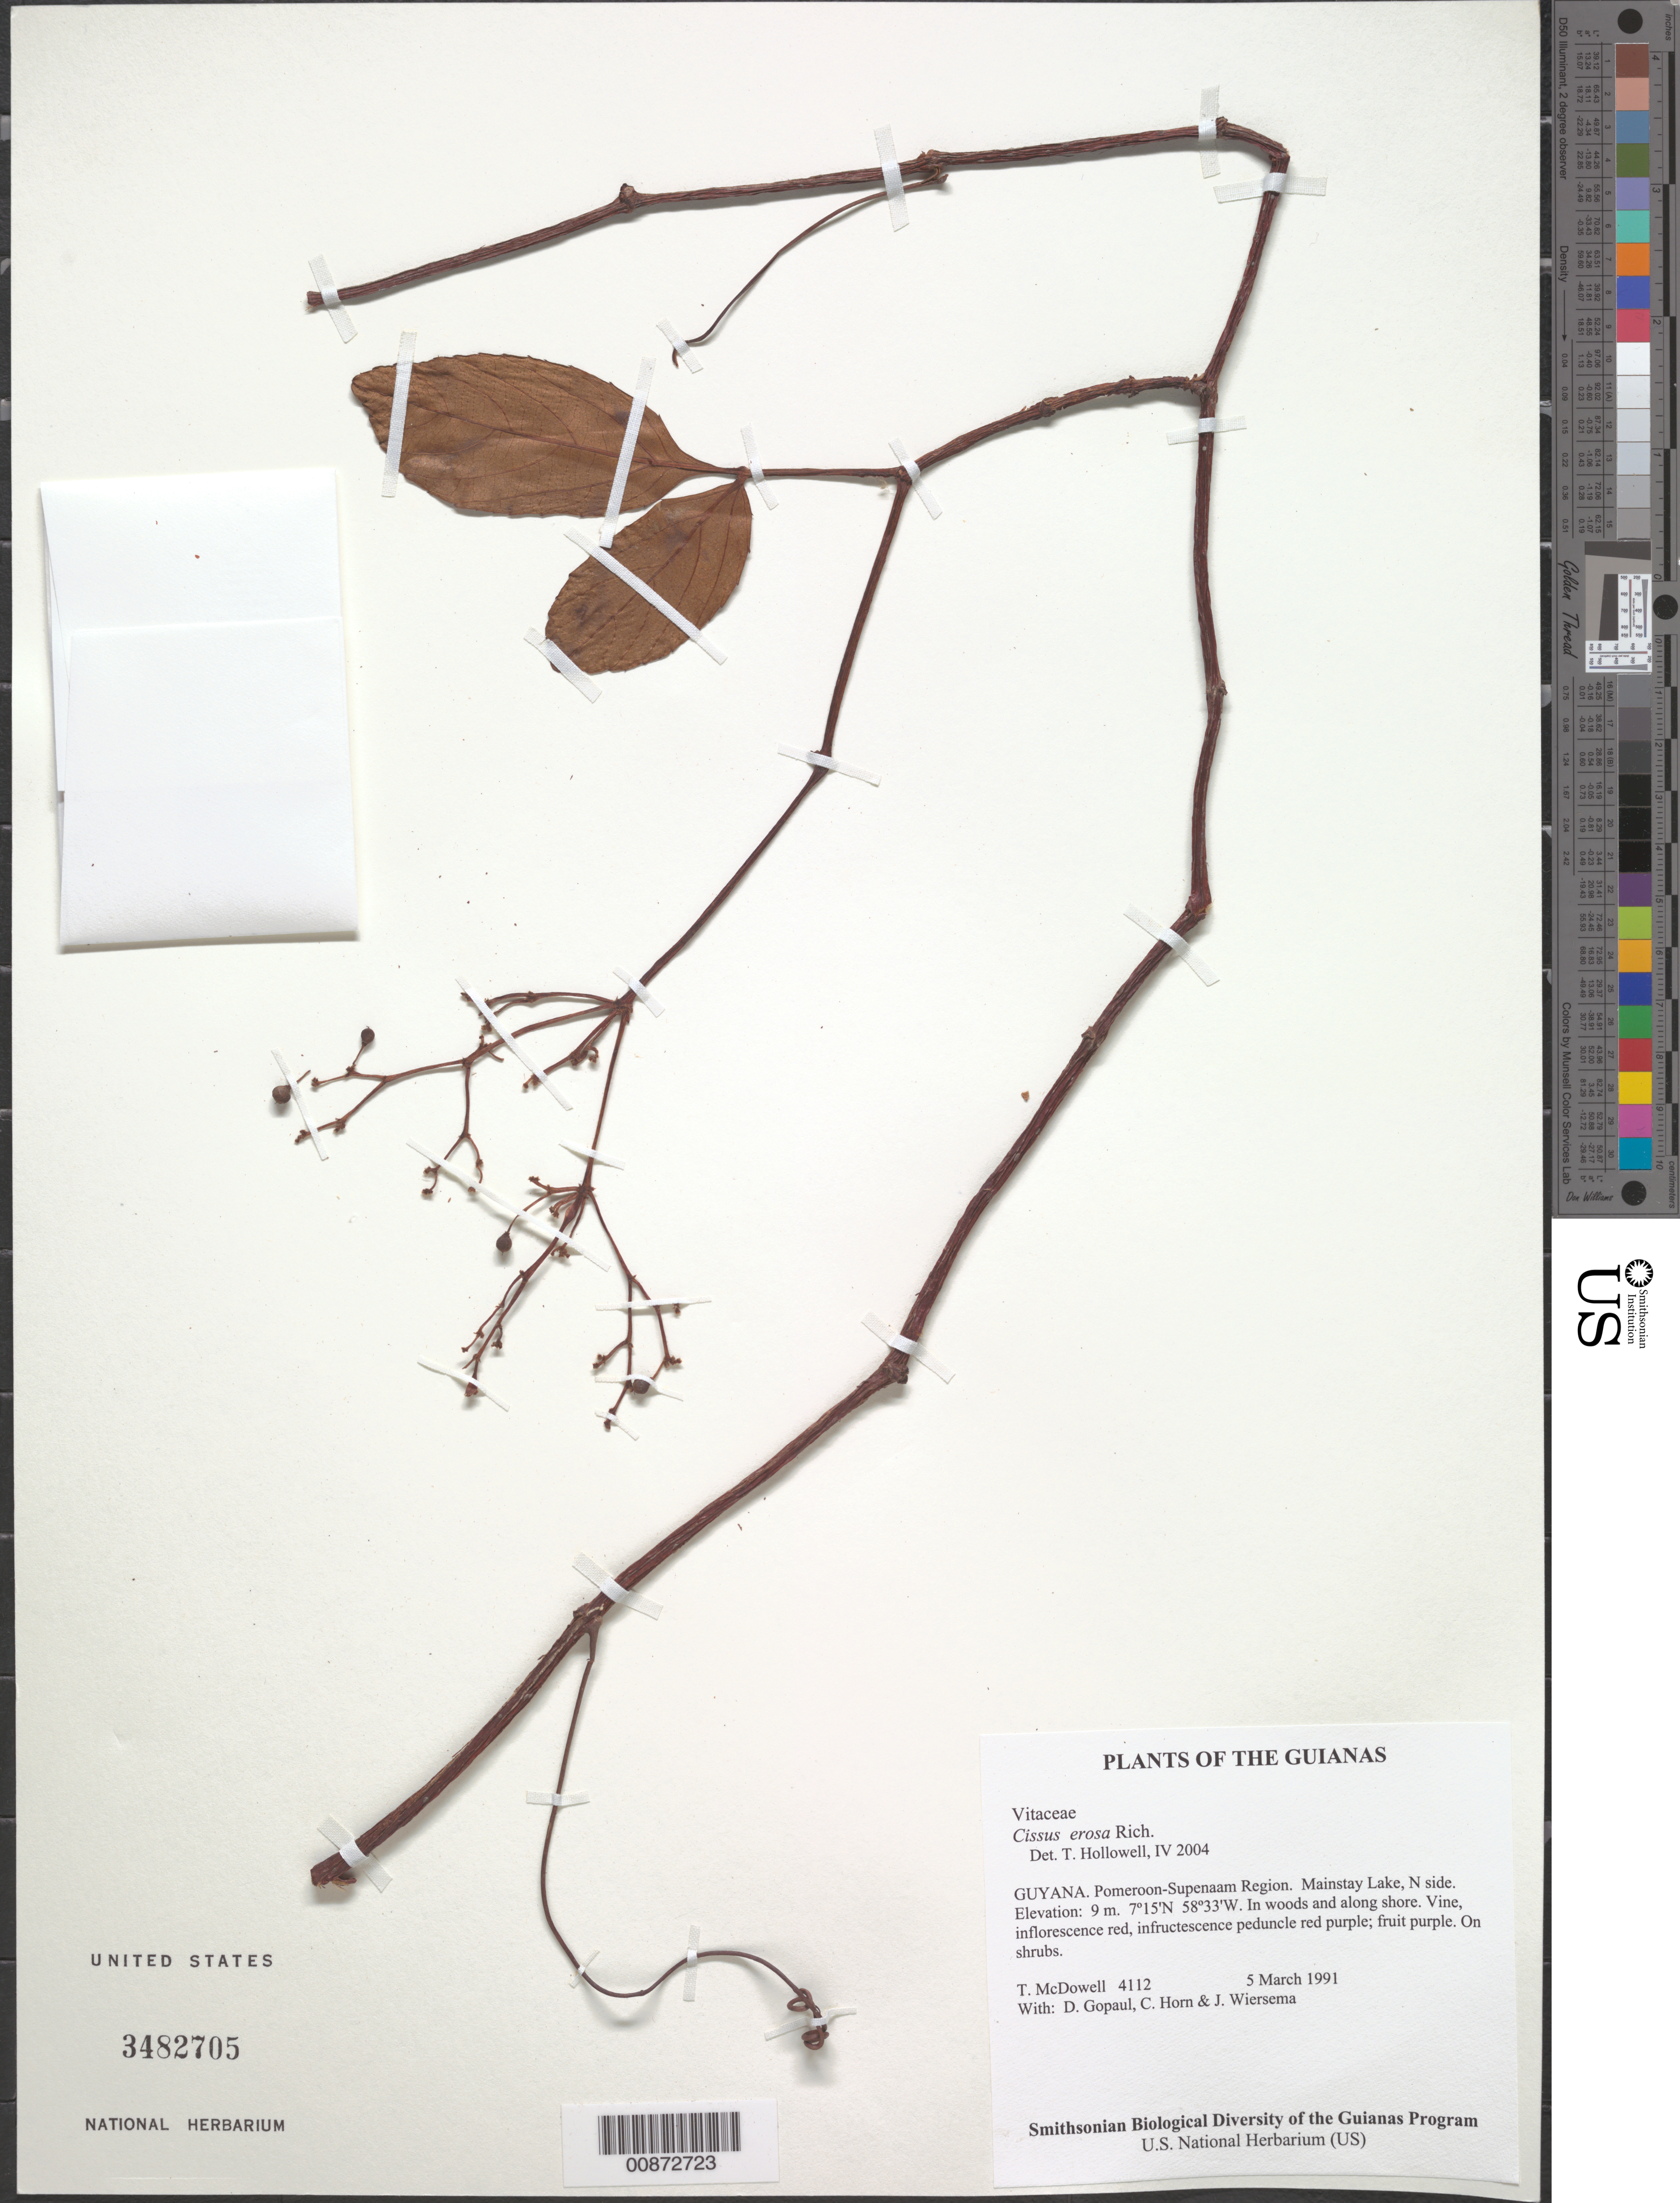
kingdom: Plantae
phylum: Tracheophyta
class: Magnoliopsida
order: Vitales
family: Vitaceae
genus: Cissus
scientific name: Cissus erosa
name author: Rich.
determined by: Hollowell, T. H., (BOT), Smithsonian Institution - National Museum of Natural History (UNITED STATES)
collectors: T. McDowell, D. Gopaul, C. N. Horn & J. H. Wiersema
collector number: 4112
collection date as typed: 5 March 1991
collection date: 1991-03-05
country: Guyana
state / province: Pomeroon-Supenaam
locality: Mainstay Lake, N side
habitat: In woods and along shore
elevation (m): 9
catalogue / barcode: US 3482705